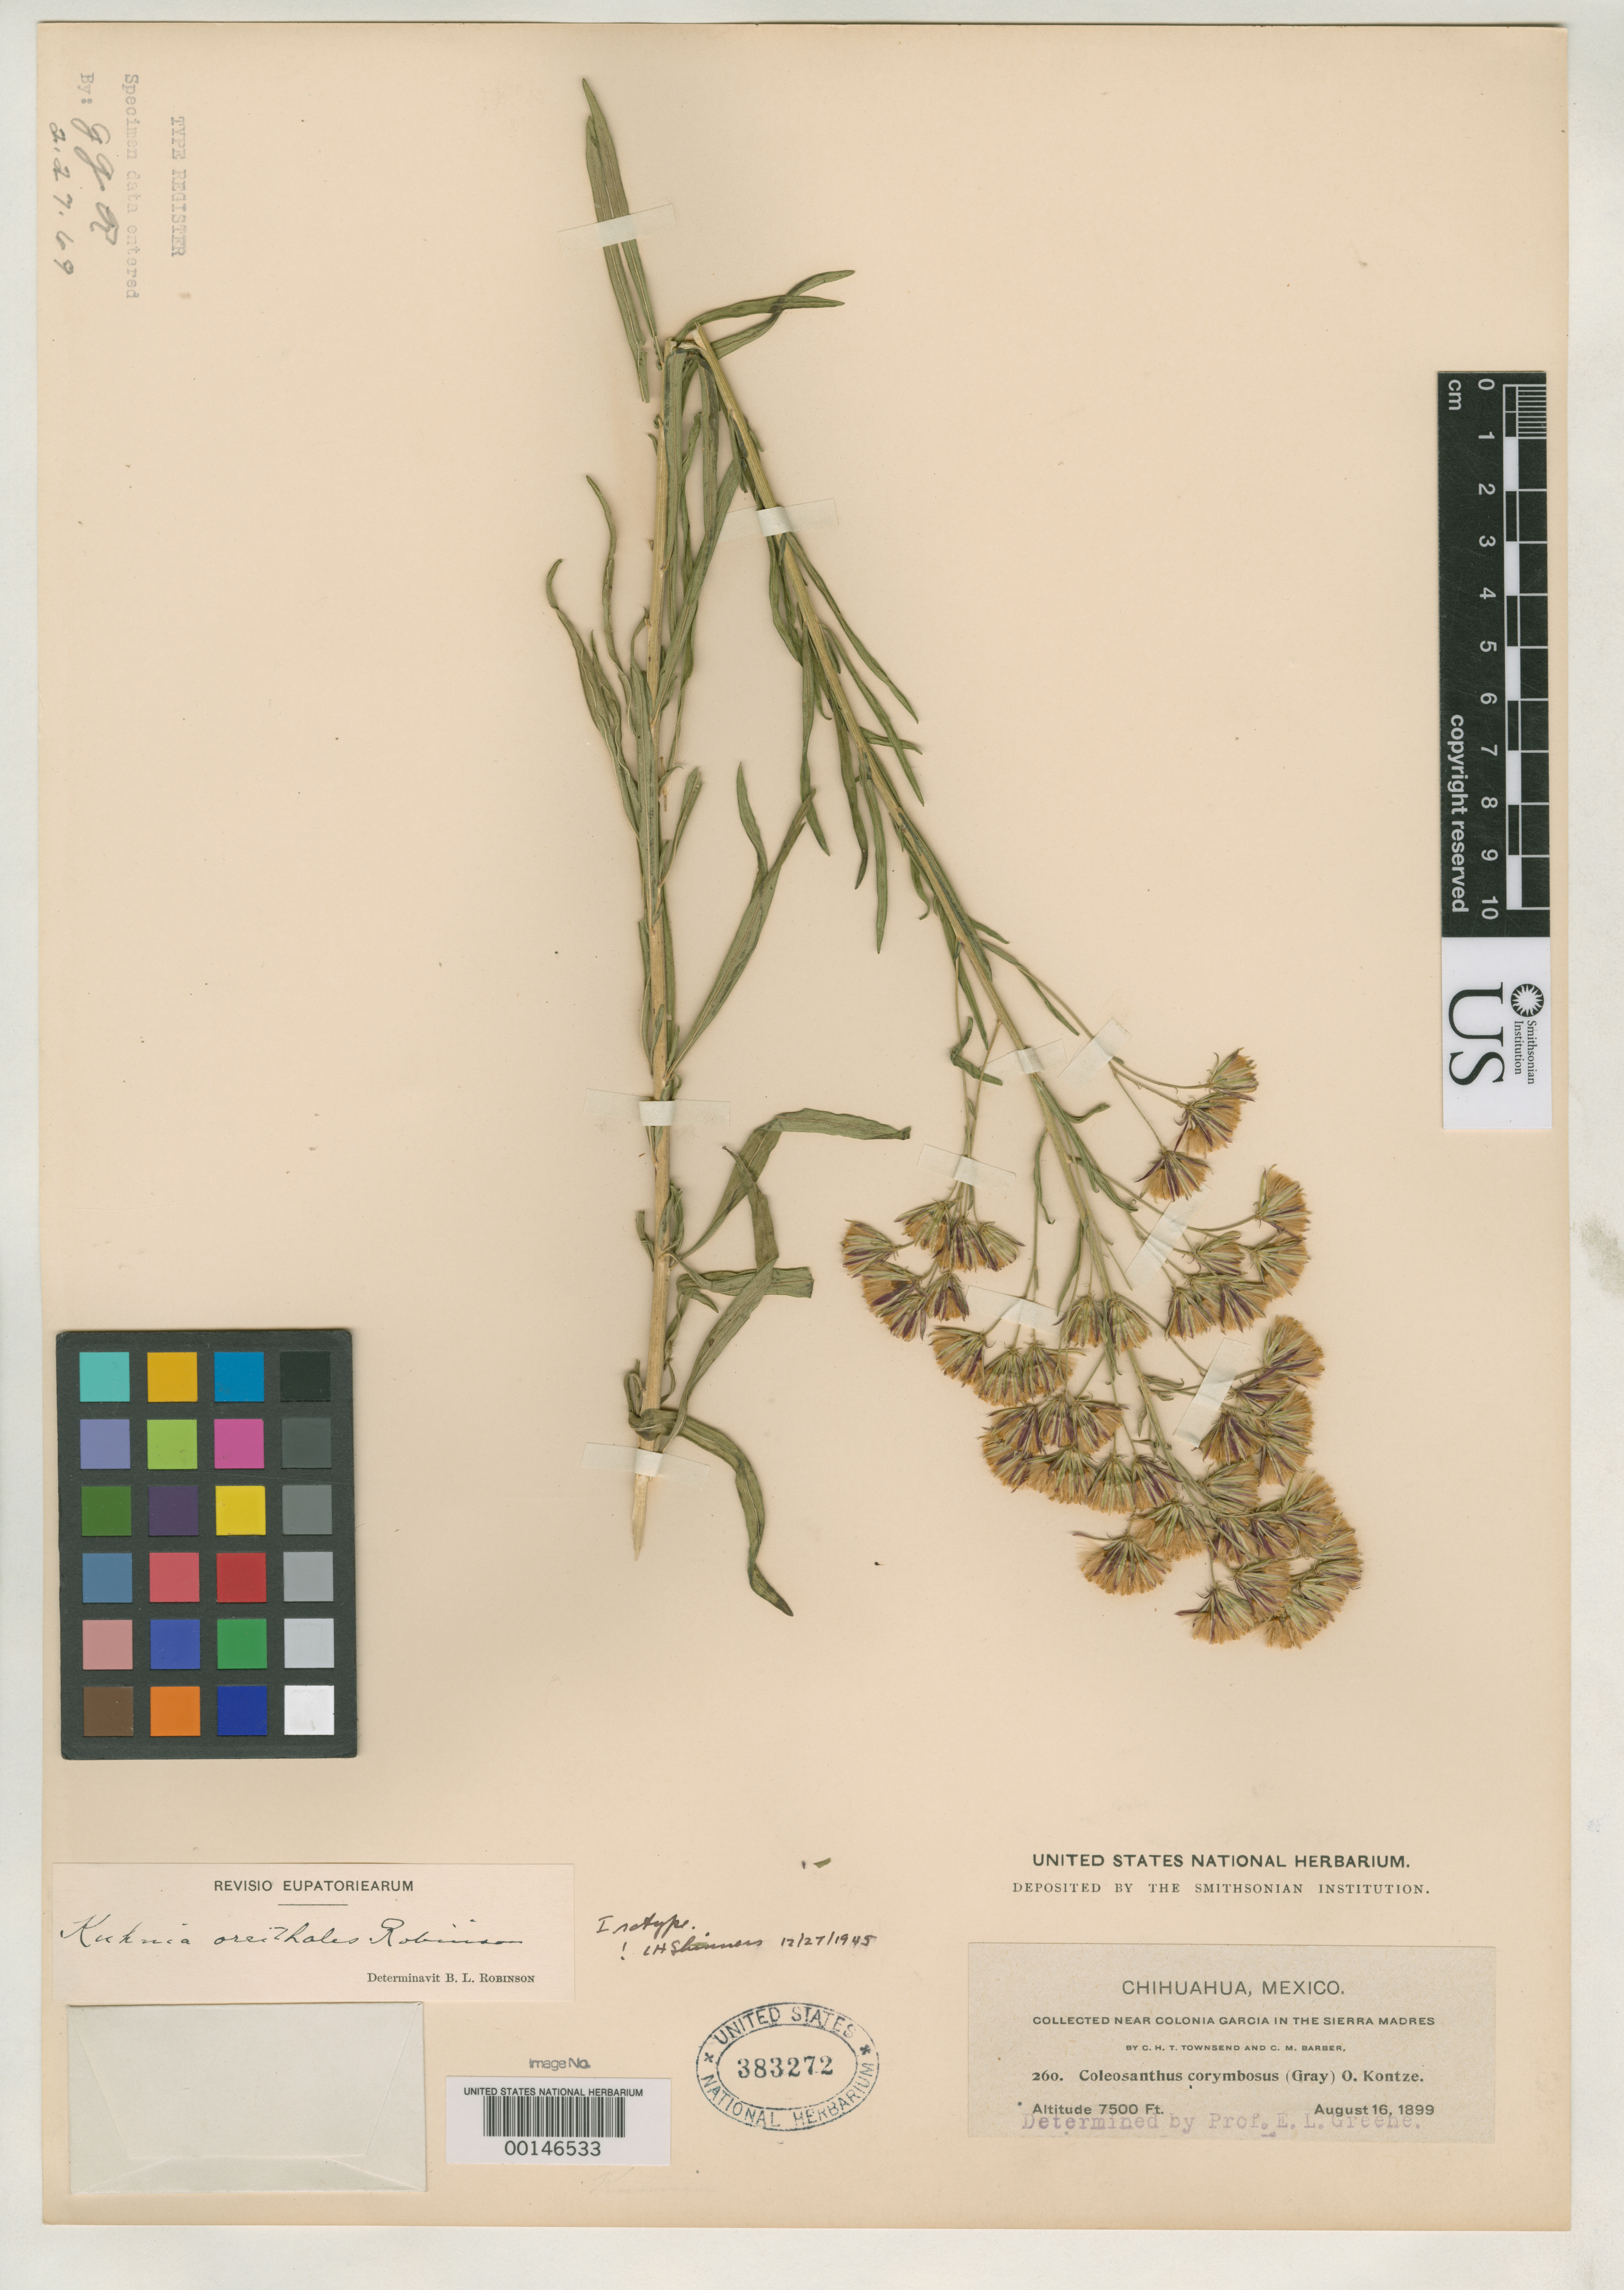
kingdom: Plantae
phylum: Tracheophyta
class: Magnoliopsida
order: Asterales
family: Asteraceae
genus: Kuhnia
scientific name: Kuhnia oreithales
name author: B.L. Rob.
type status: Isotype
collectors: C. H. T. Townsend & C. Barber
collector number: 260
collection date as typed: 16 Aug 1899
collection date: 1899-08-16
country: Mexico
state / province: Chihuahua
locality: Colonia Garcia.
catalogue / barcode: US 383272